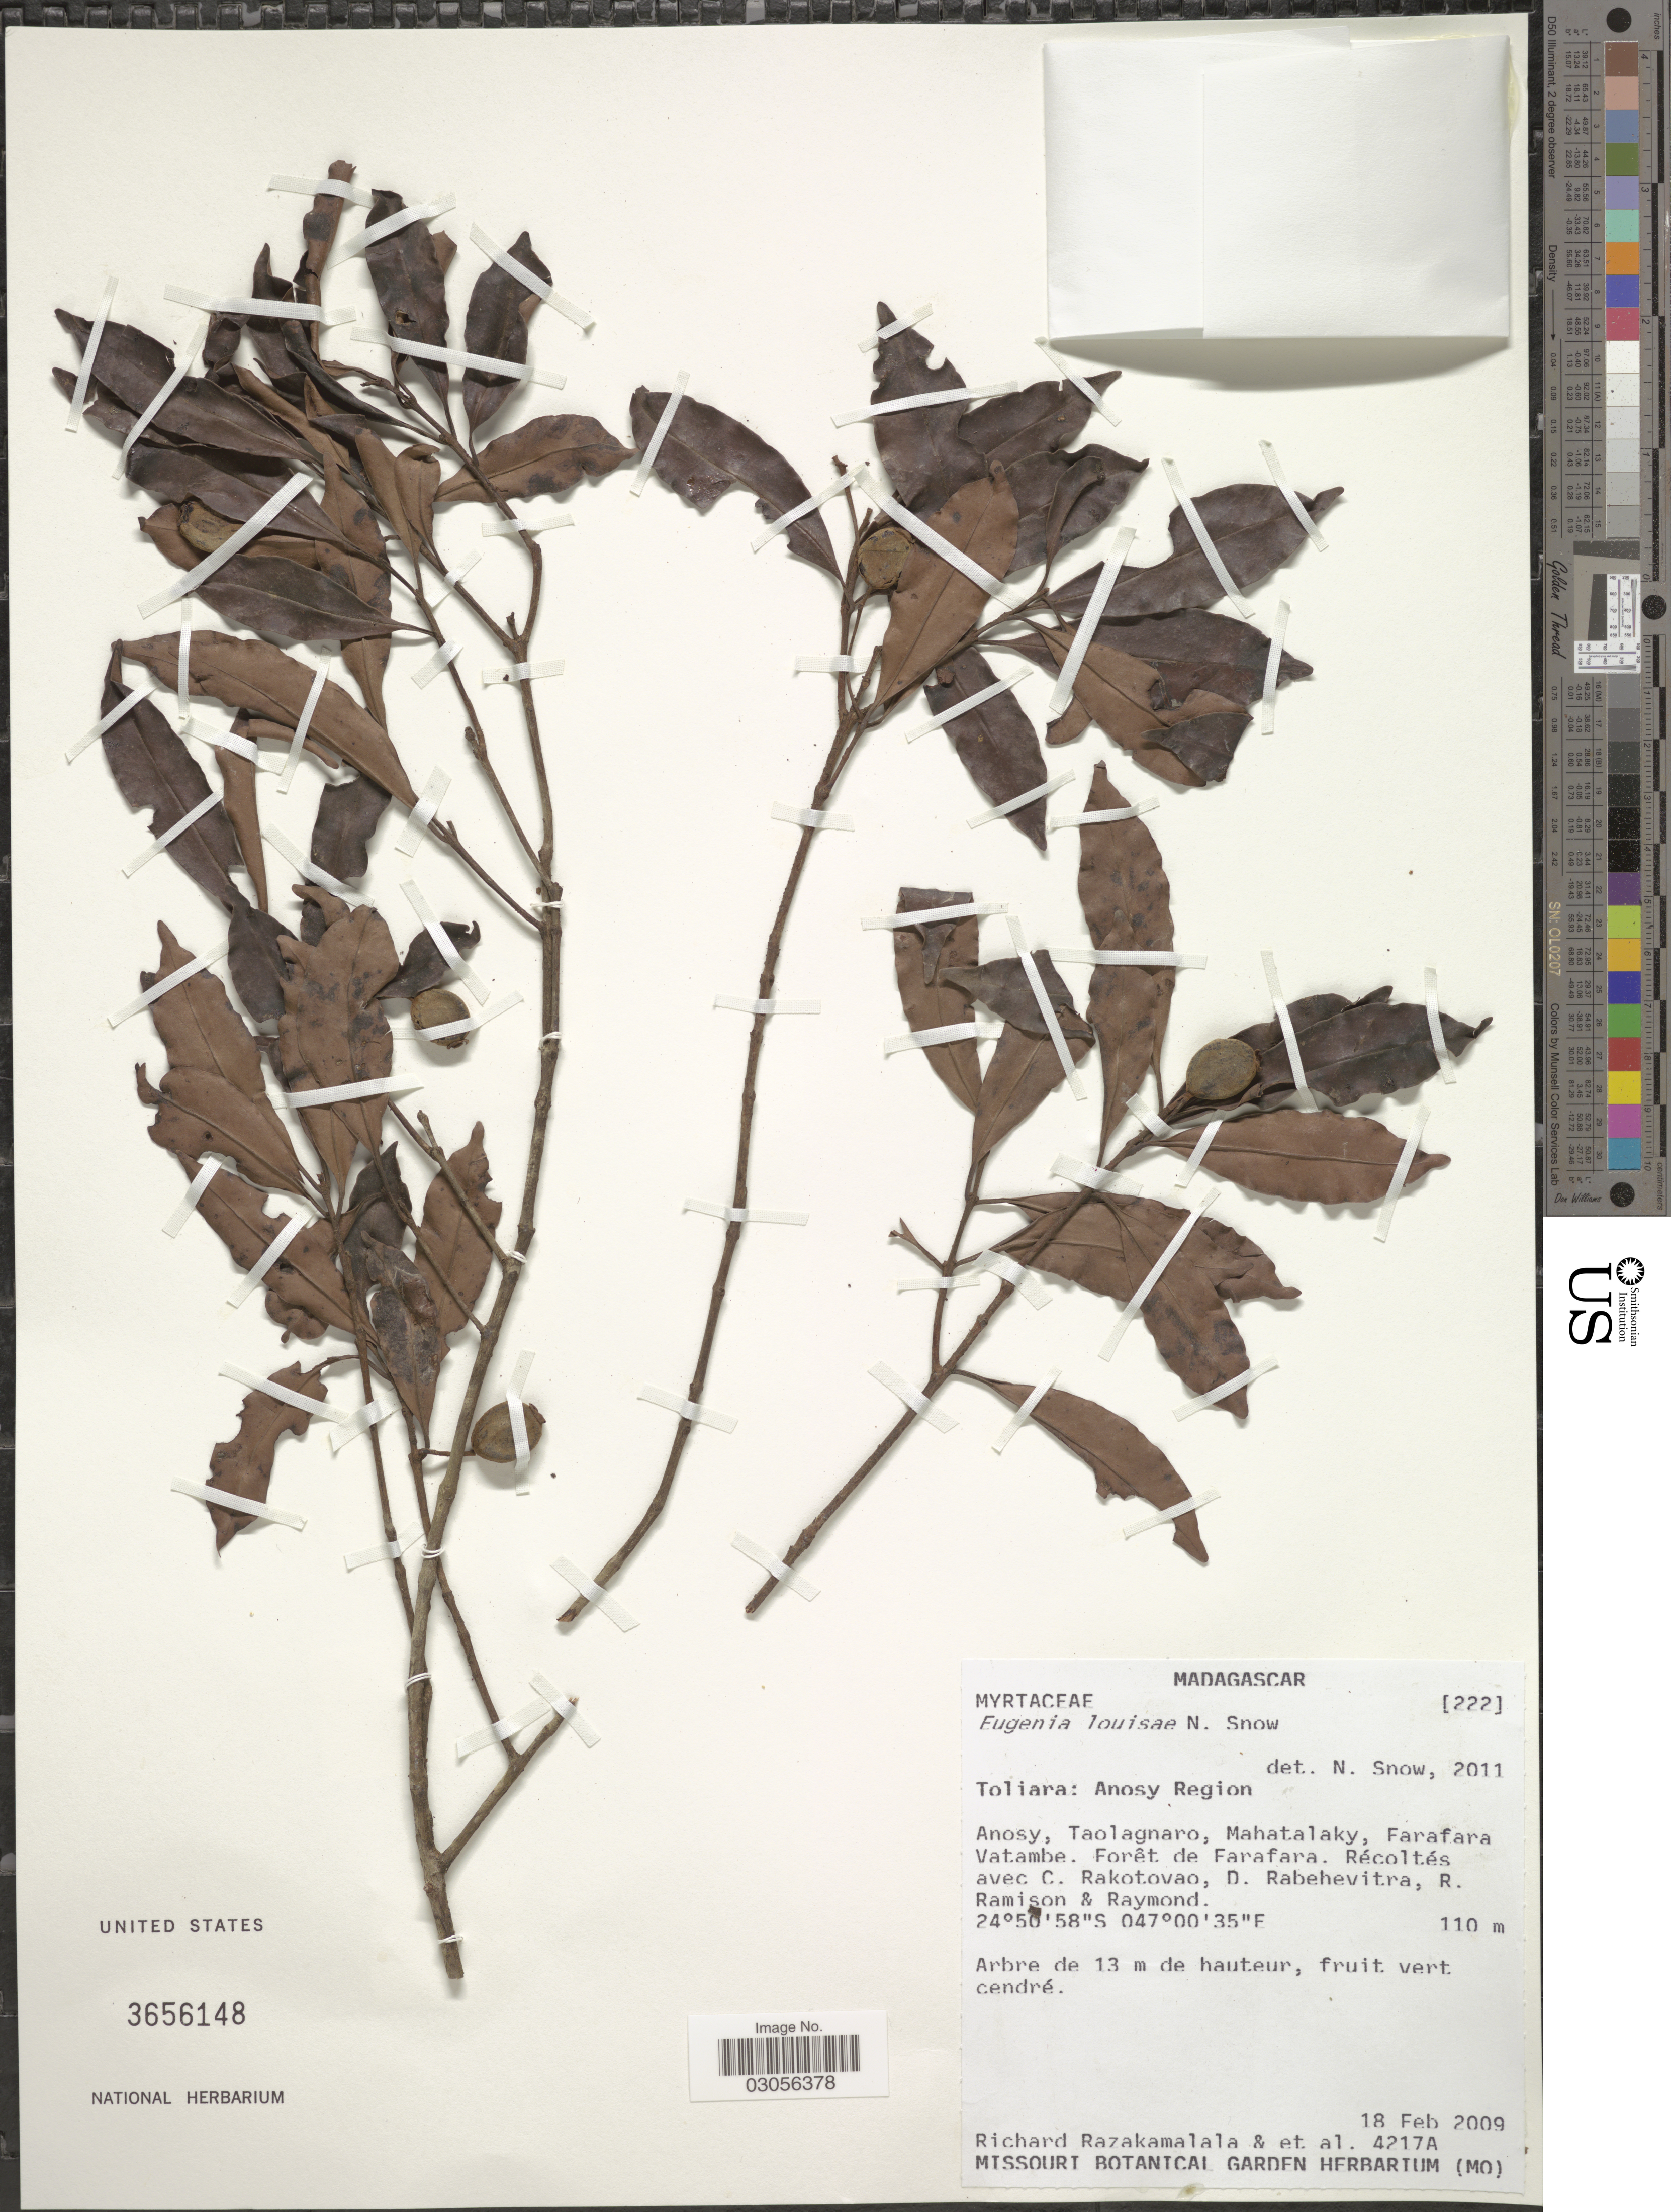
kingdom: Plantae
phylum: Tracheophyta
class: Magnoliopsida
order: Myrtales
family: Myrtaceae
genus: Eugenia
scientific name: Eugenia louisae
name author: N. Snow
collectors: R. Razakamalala, C. Rakotovao, D. Rabehevitra, R. Ramison & Raymond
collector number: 4217A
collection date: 2009-02-18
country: Madagascar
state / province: Anosy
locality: Anosy Region, Anosy, Taolagnaro, Mahatalaky, Farafara Vatambe. Forêt de Farafara.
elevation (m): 110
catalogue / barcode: US 3656148